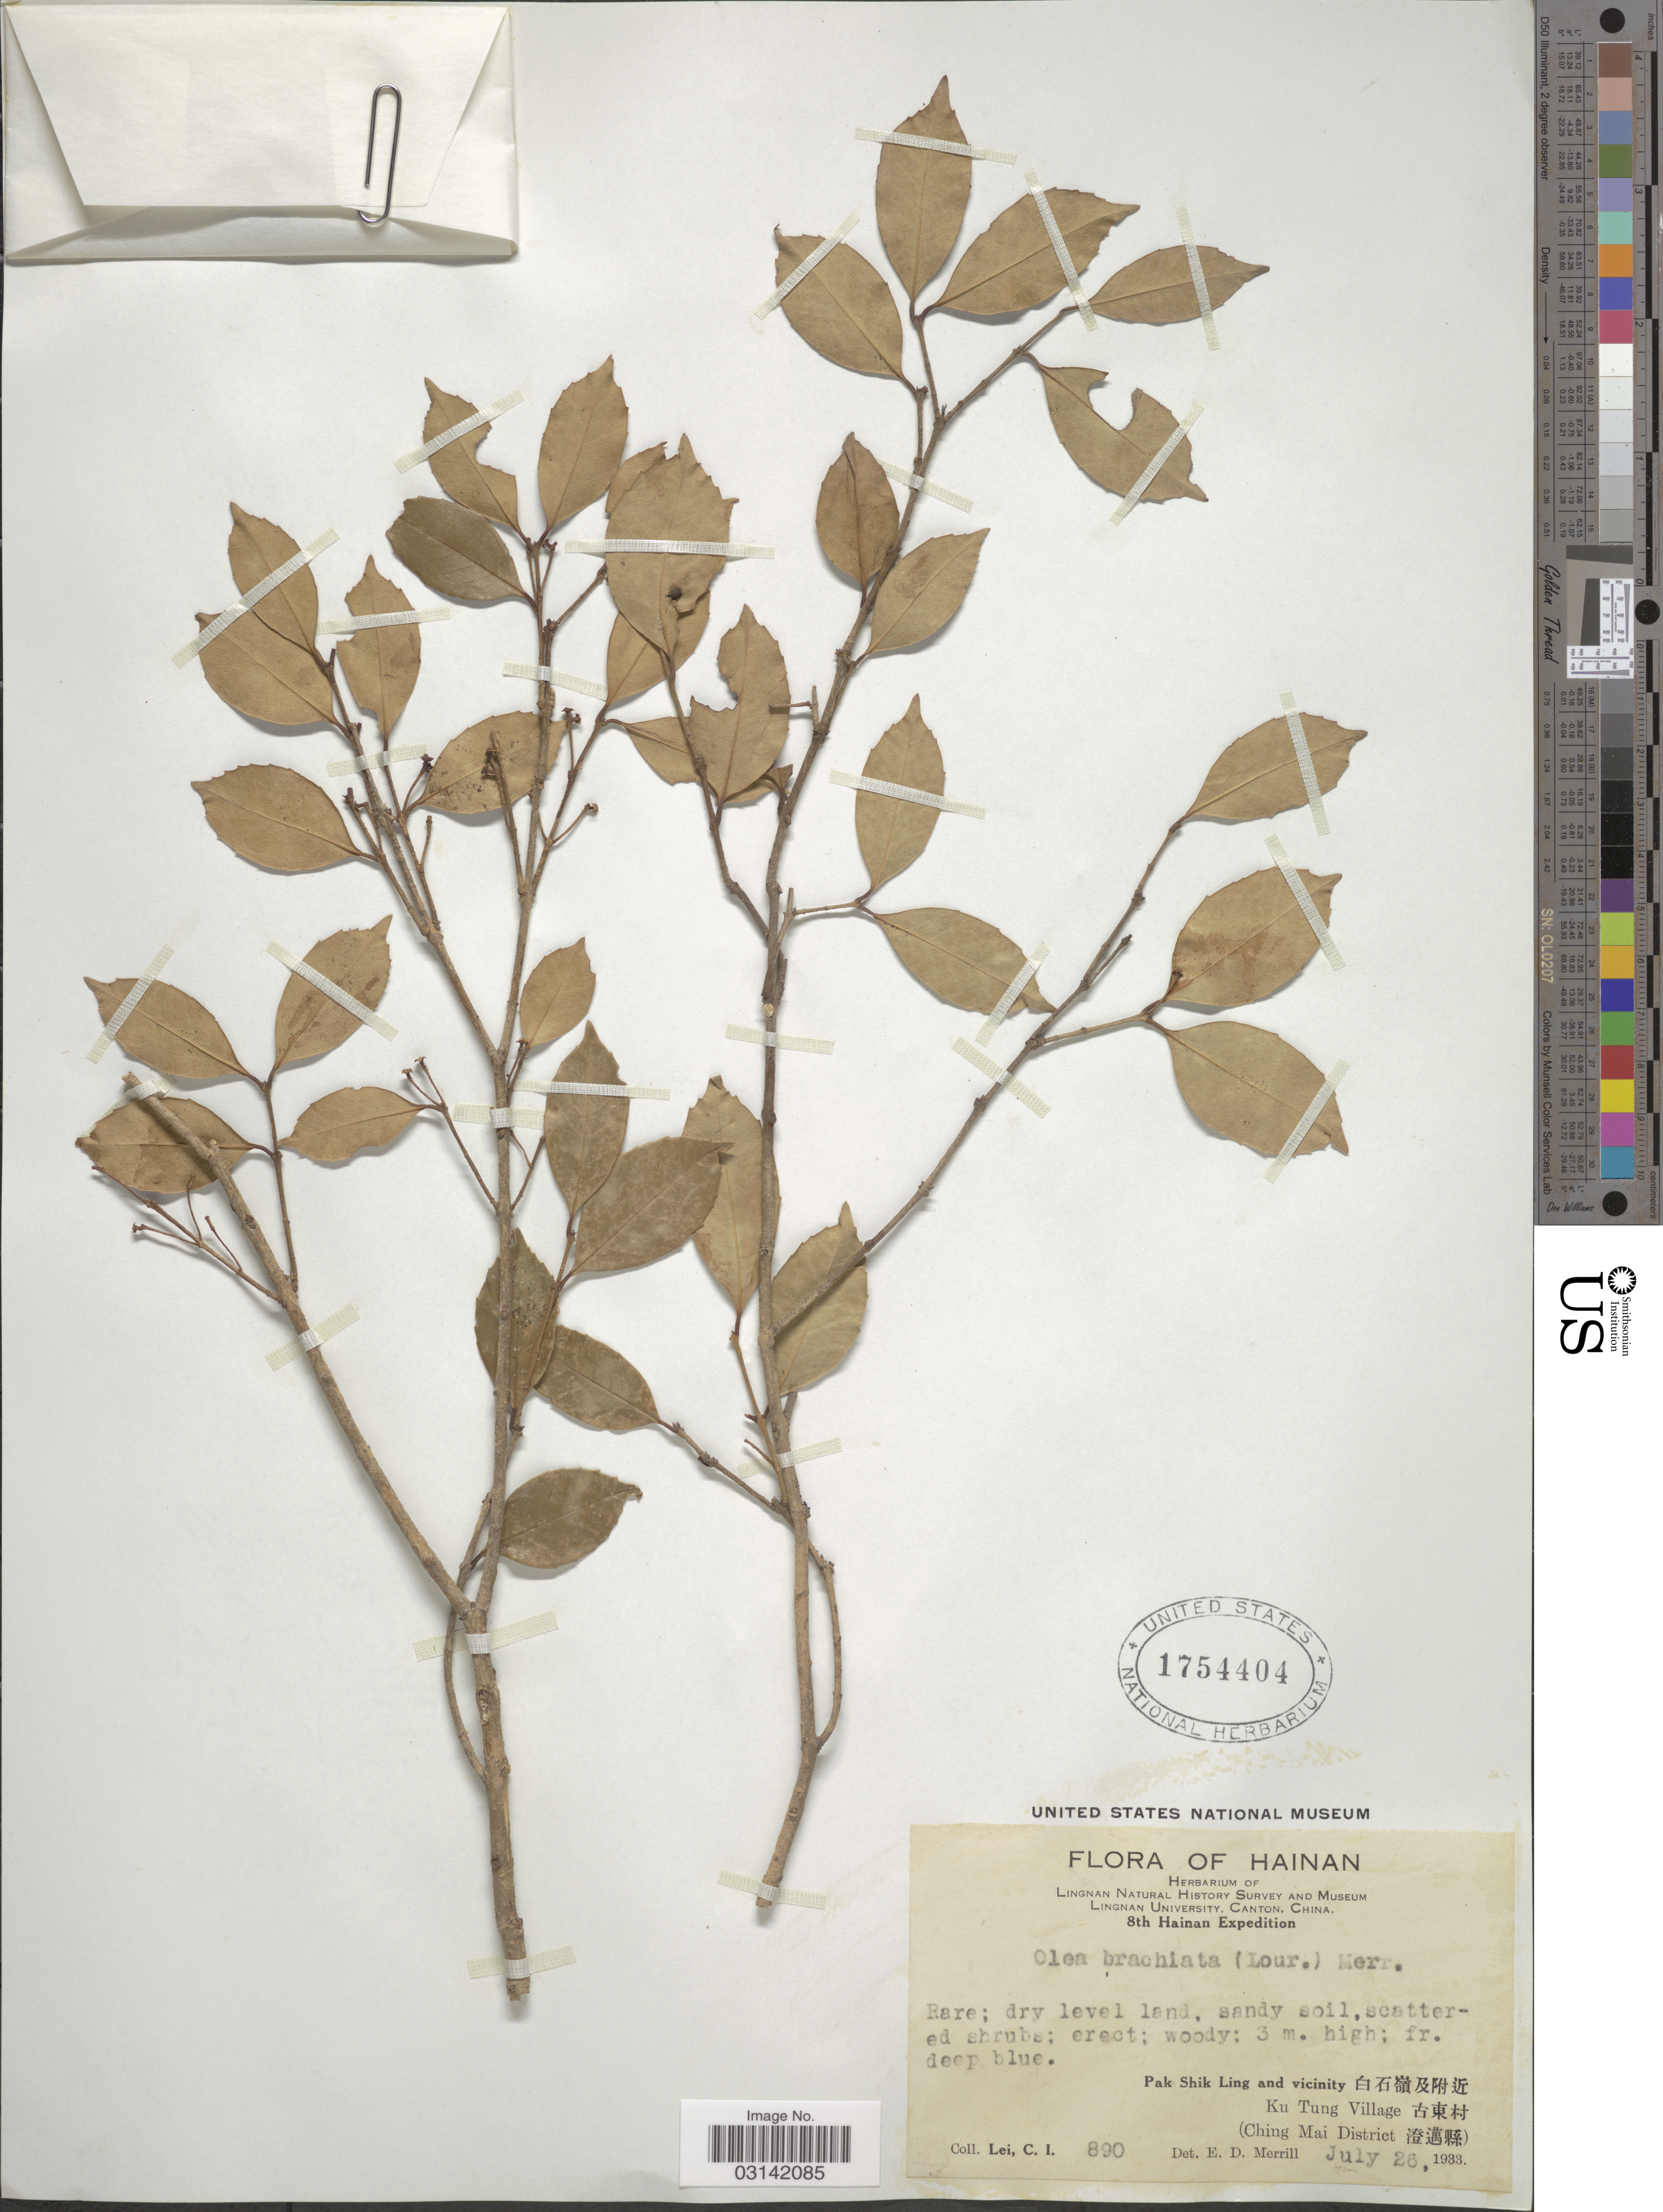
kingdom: Plantae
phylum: Tracheophyta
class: Magnoliopsida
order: Lamiales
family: Oleaceae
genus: Tetrapilus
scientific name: Tetrapilus brachiatus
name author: Lour.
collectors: C. I. Lei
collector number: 890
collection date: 1933-07-26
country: China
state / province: Hainan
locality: Pak Shik Ling and vicinity X, Ku Tung Village X, (Ching Mai District X).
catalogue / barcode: US 1754404